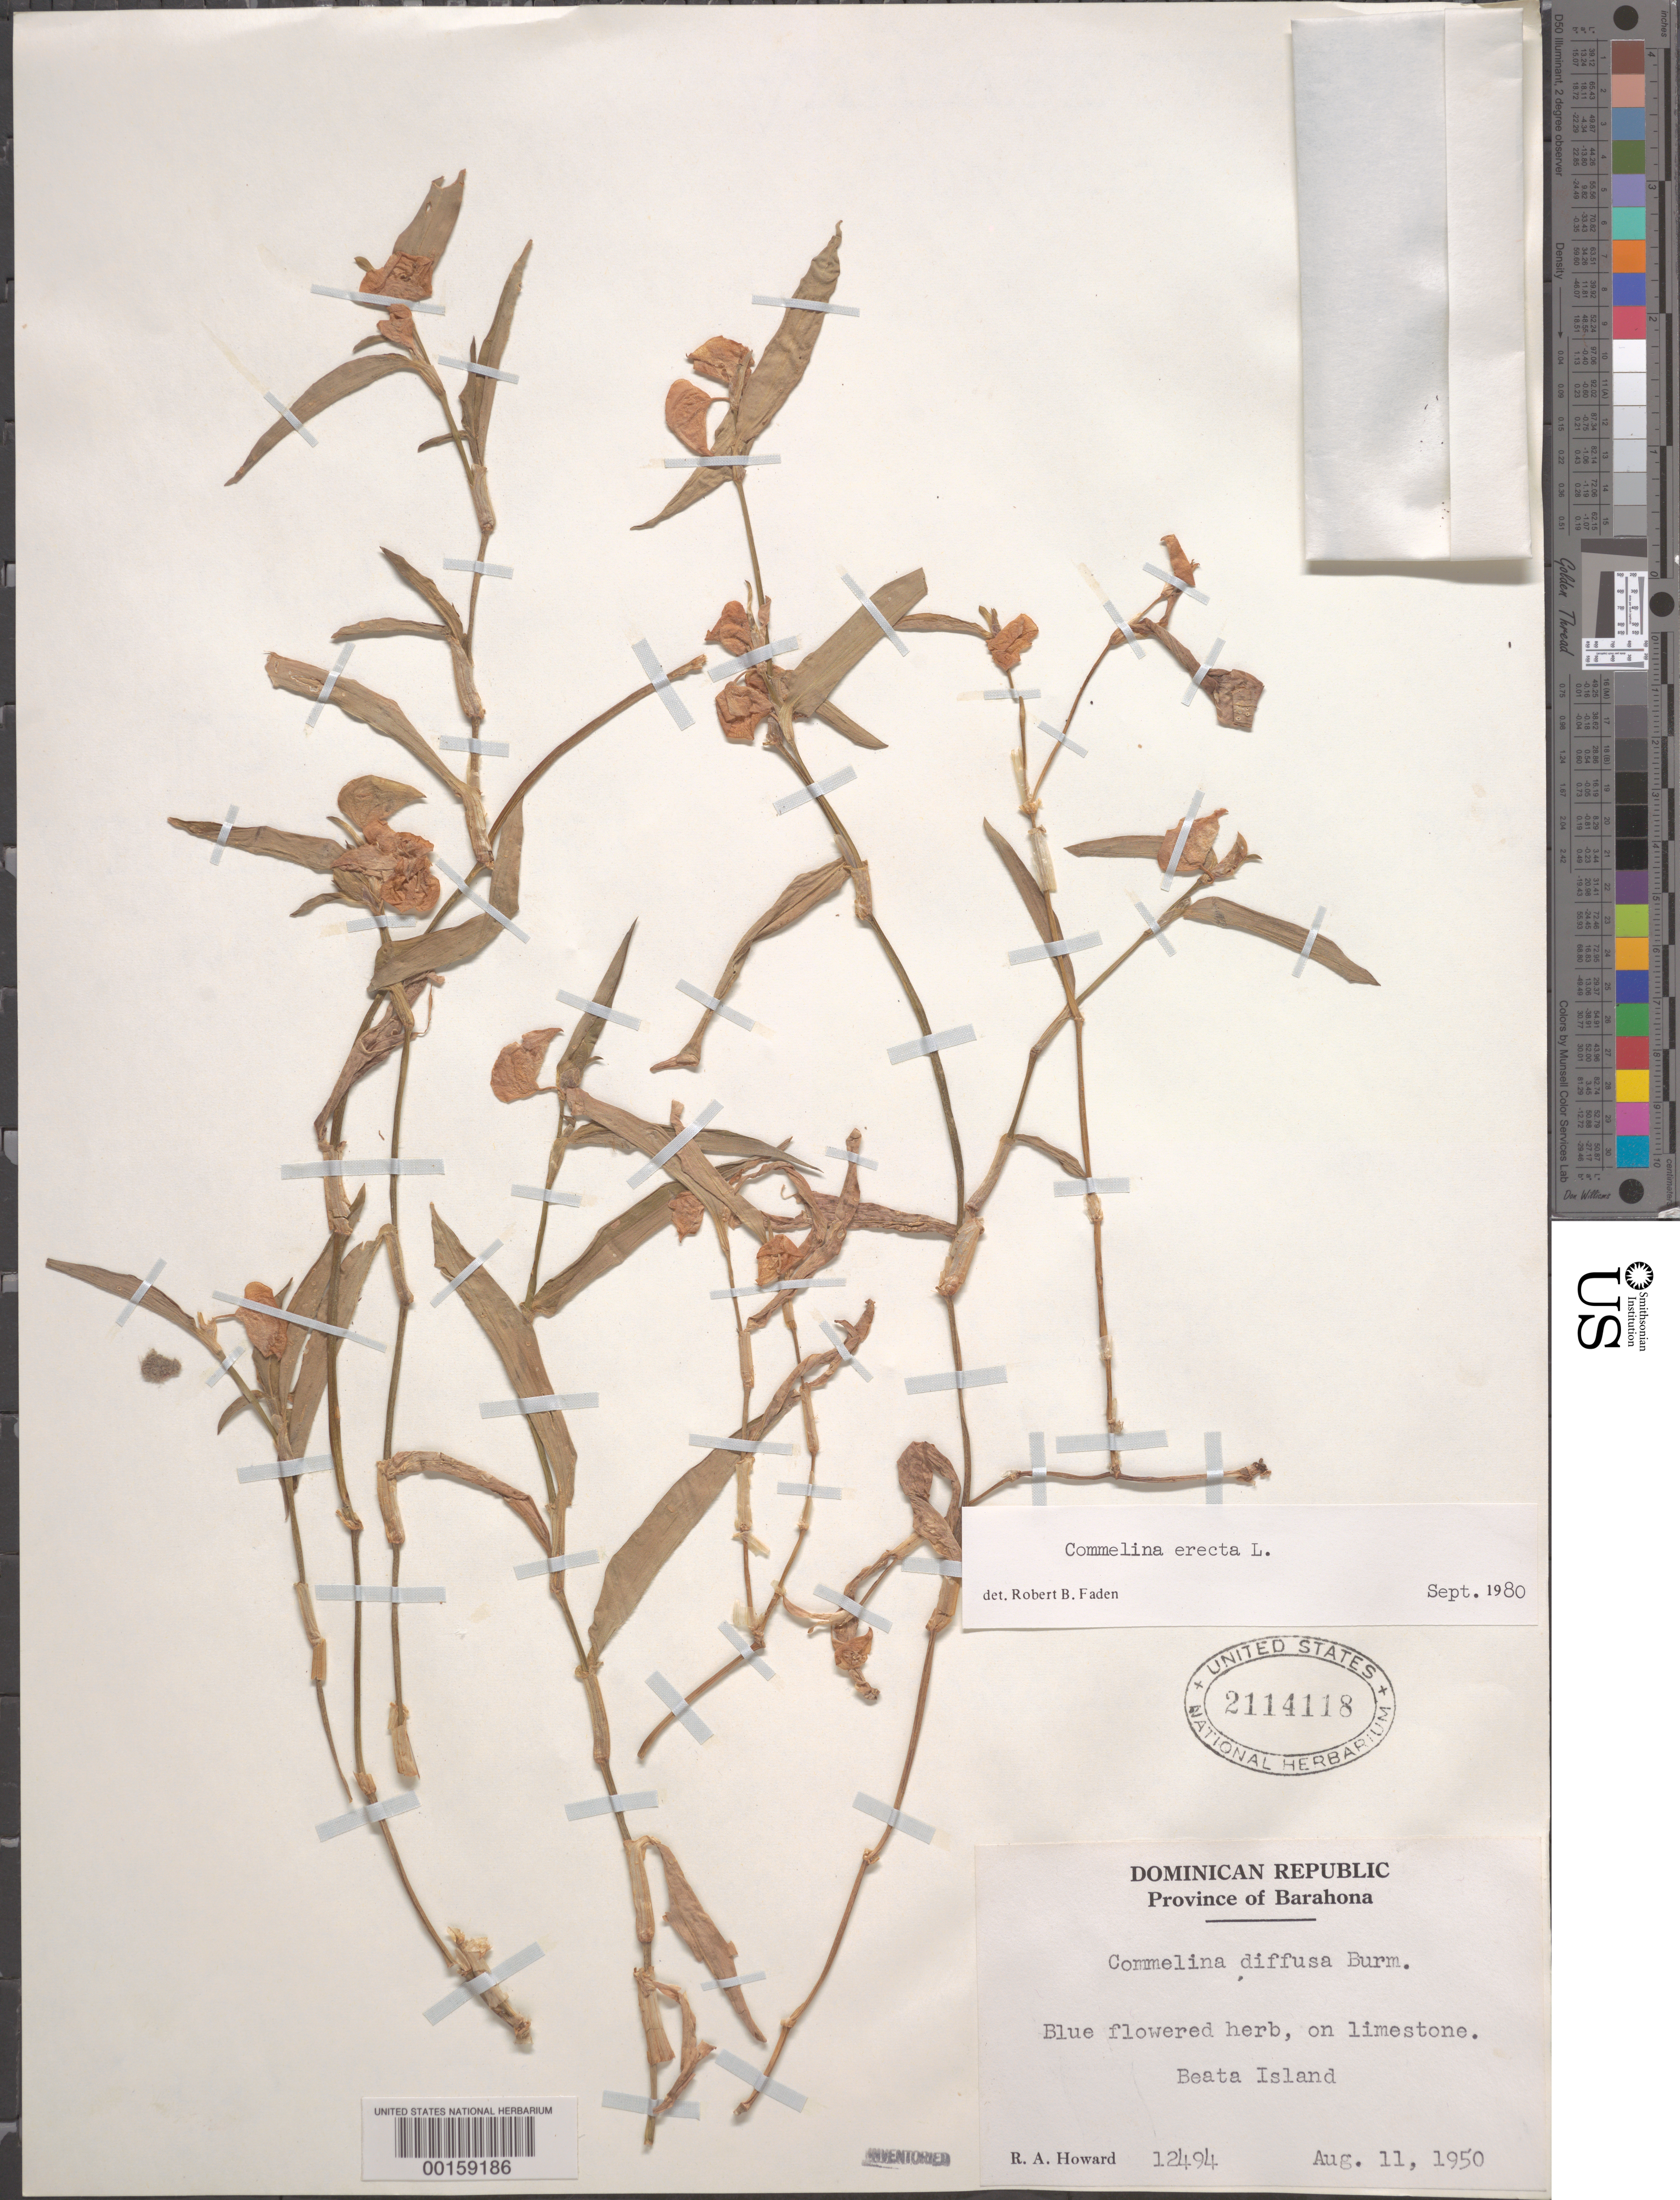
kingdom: Plantae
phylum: Tracheophyta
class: Liliopsida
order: Commelinales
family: Commelinaceae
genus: Commelina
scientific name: Commelina erecta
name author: L.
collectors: R. A. Howard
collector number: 12494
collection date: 1950-08-11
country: Dominican Republic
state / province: Barahona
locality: Beata Island.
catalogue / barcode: US 2114118